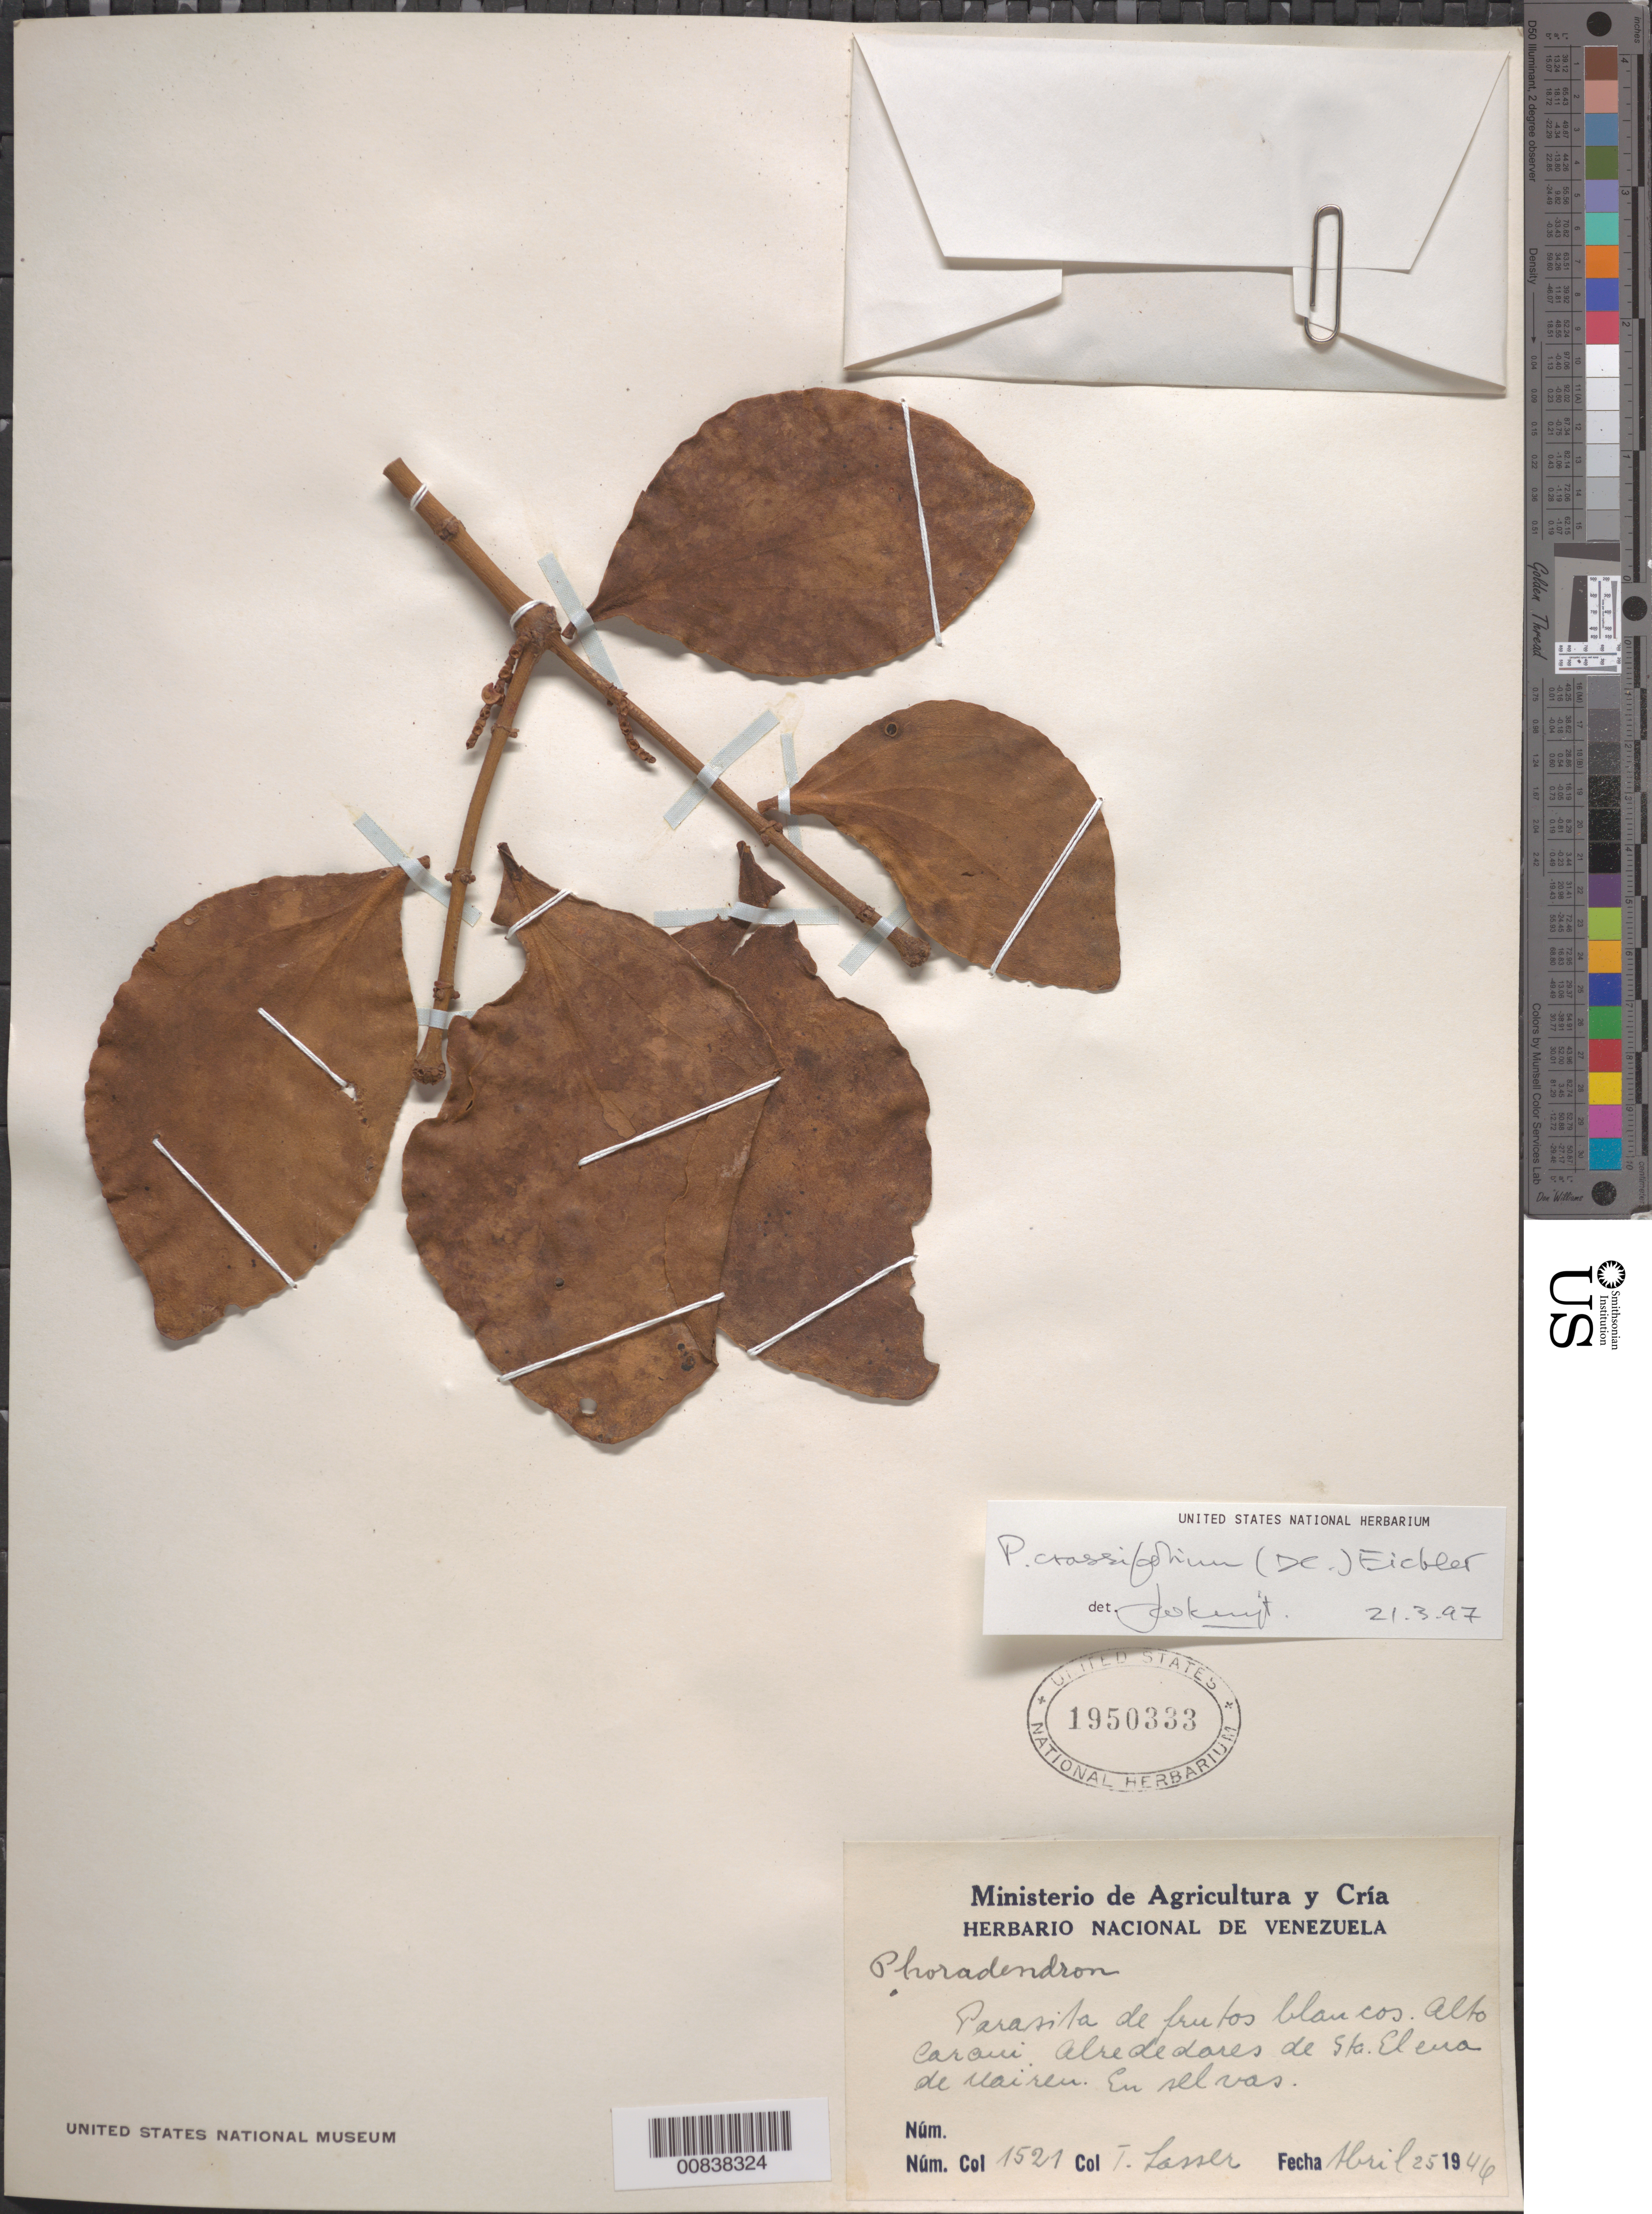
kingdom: Plantae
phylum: Tracheophyta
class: Magnoliopsida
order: Santalales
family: Viscaceae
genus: Phoradendron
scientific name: Phoradendron crassifolium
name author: (Pohl ex DC.) Eichler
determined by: Kuijt, Job, (CANADA)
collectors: T. Lasser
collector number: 1521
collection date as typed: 25-Apr-46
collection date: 1946-04-25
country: Venezuela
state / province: Bolívar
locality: Sta. Elena de Uairén, Alto Caroní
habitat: Selvas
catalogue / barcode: US 1950333